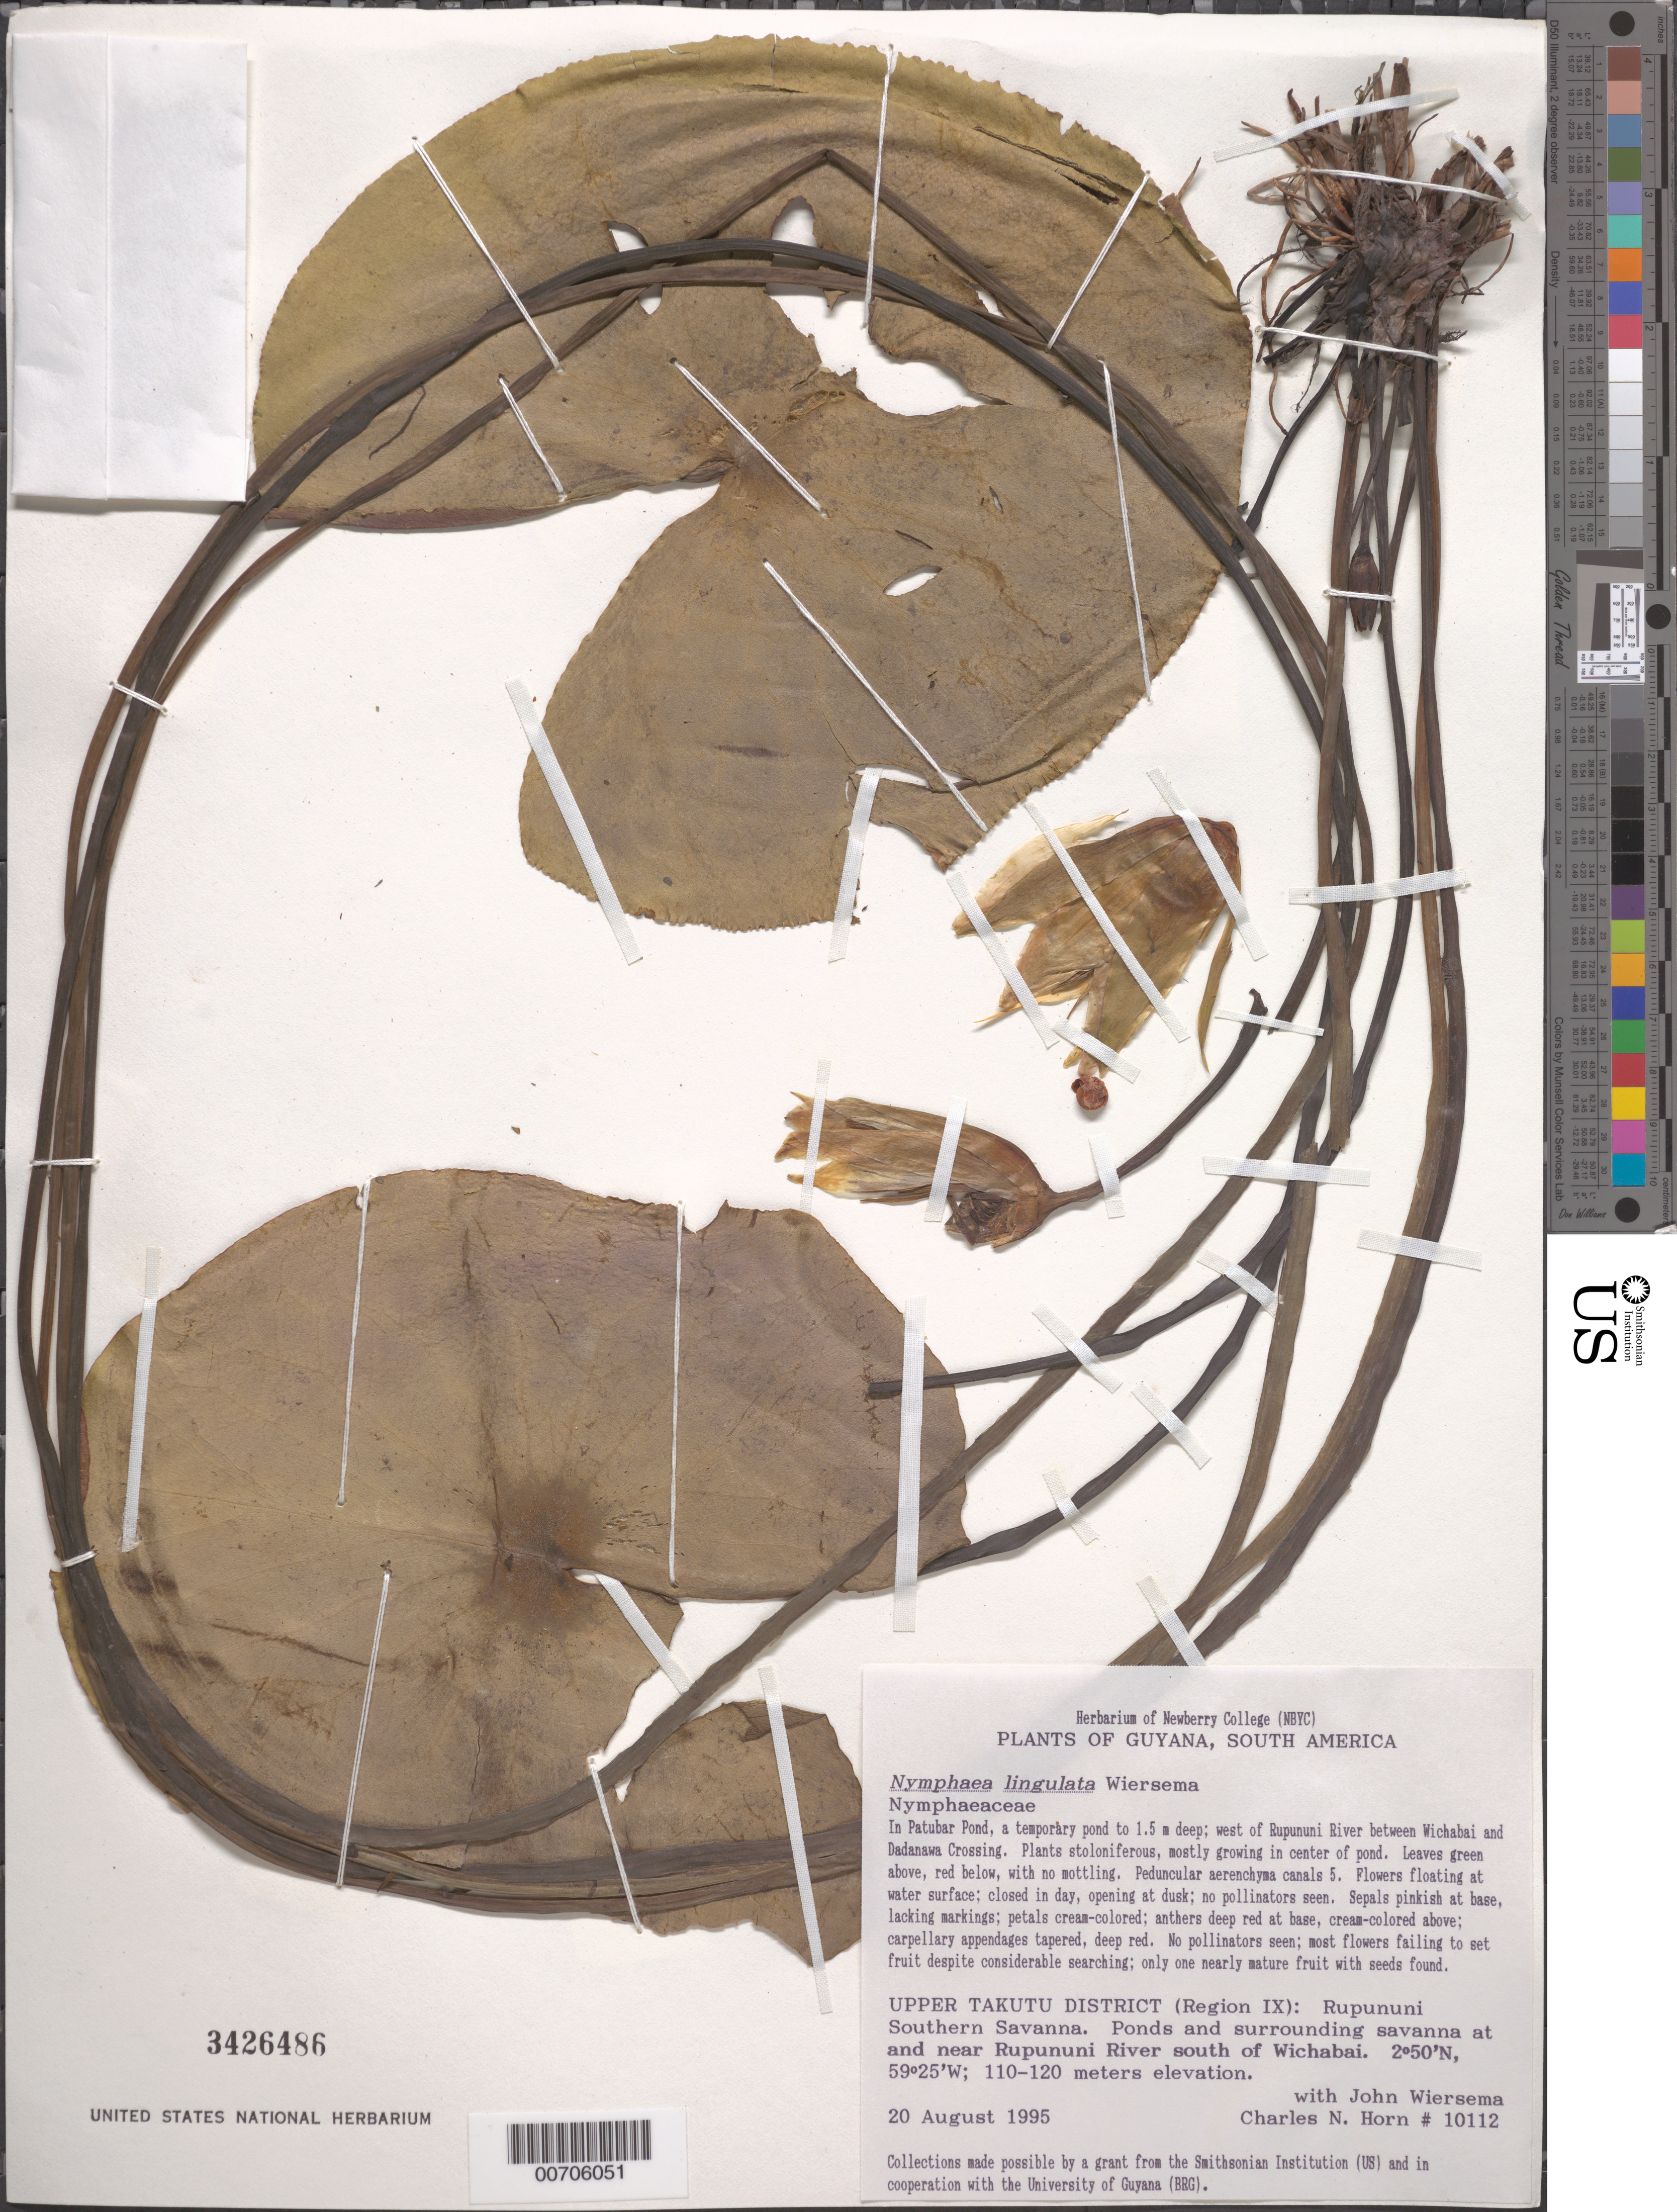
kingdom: Plantae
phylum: Tracheophyta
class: Magnoliopsida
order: Nymphaeales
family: Nymphaeaceae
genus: Nymphaea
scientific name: Nymphaea lingulata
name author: Wiersema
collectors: C. N. Horn & J. H. Wiersema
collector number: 10112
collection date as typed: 20-Aug-95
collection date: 1995-08-20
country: Guyana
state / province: U. Takutu-U. Essequibo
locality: Rupununi Southern Savanna, W of Rupununi R., betw. Wichabai & Dadanawa Crossing, Patubar Pond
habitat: Temporary pond to 1.5 m deep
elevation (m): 110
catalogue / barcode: US 3426486